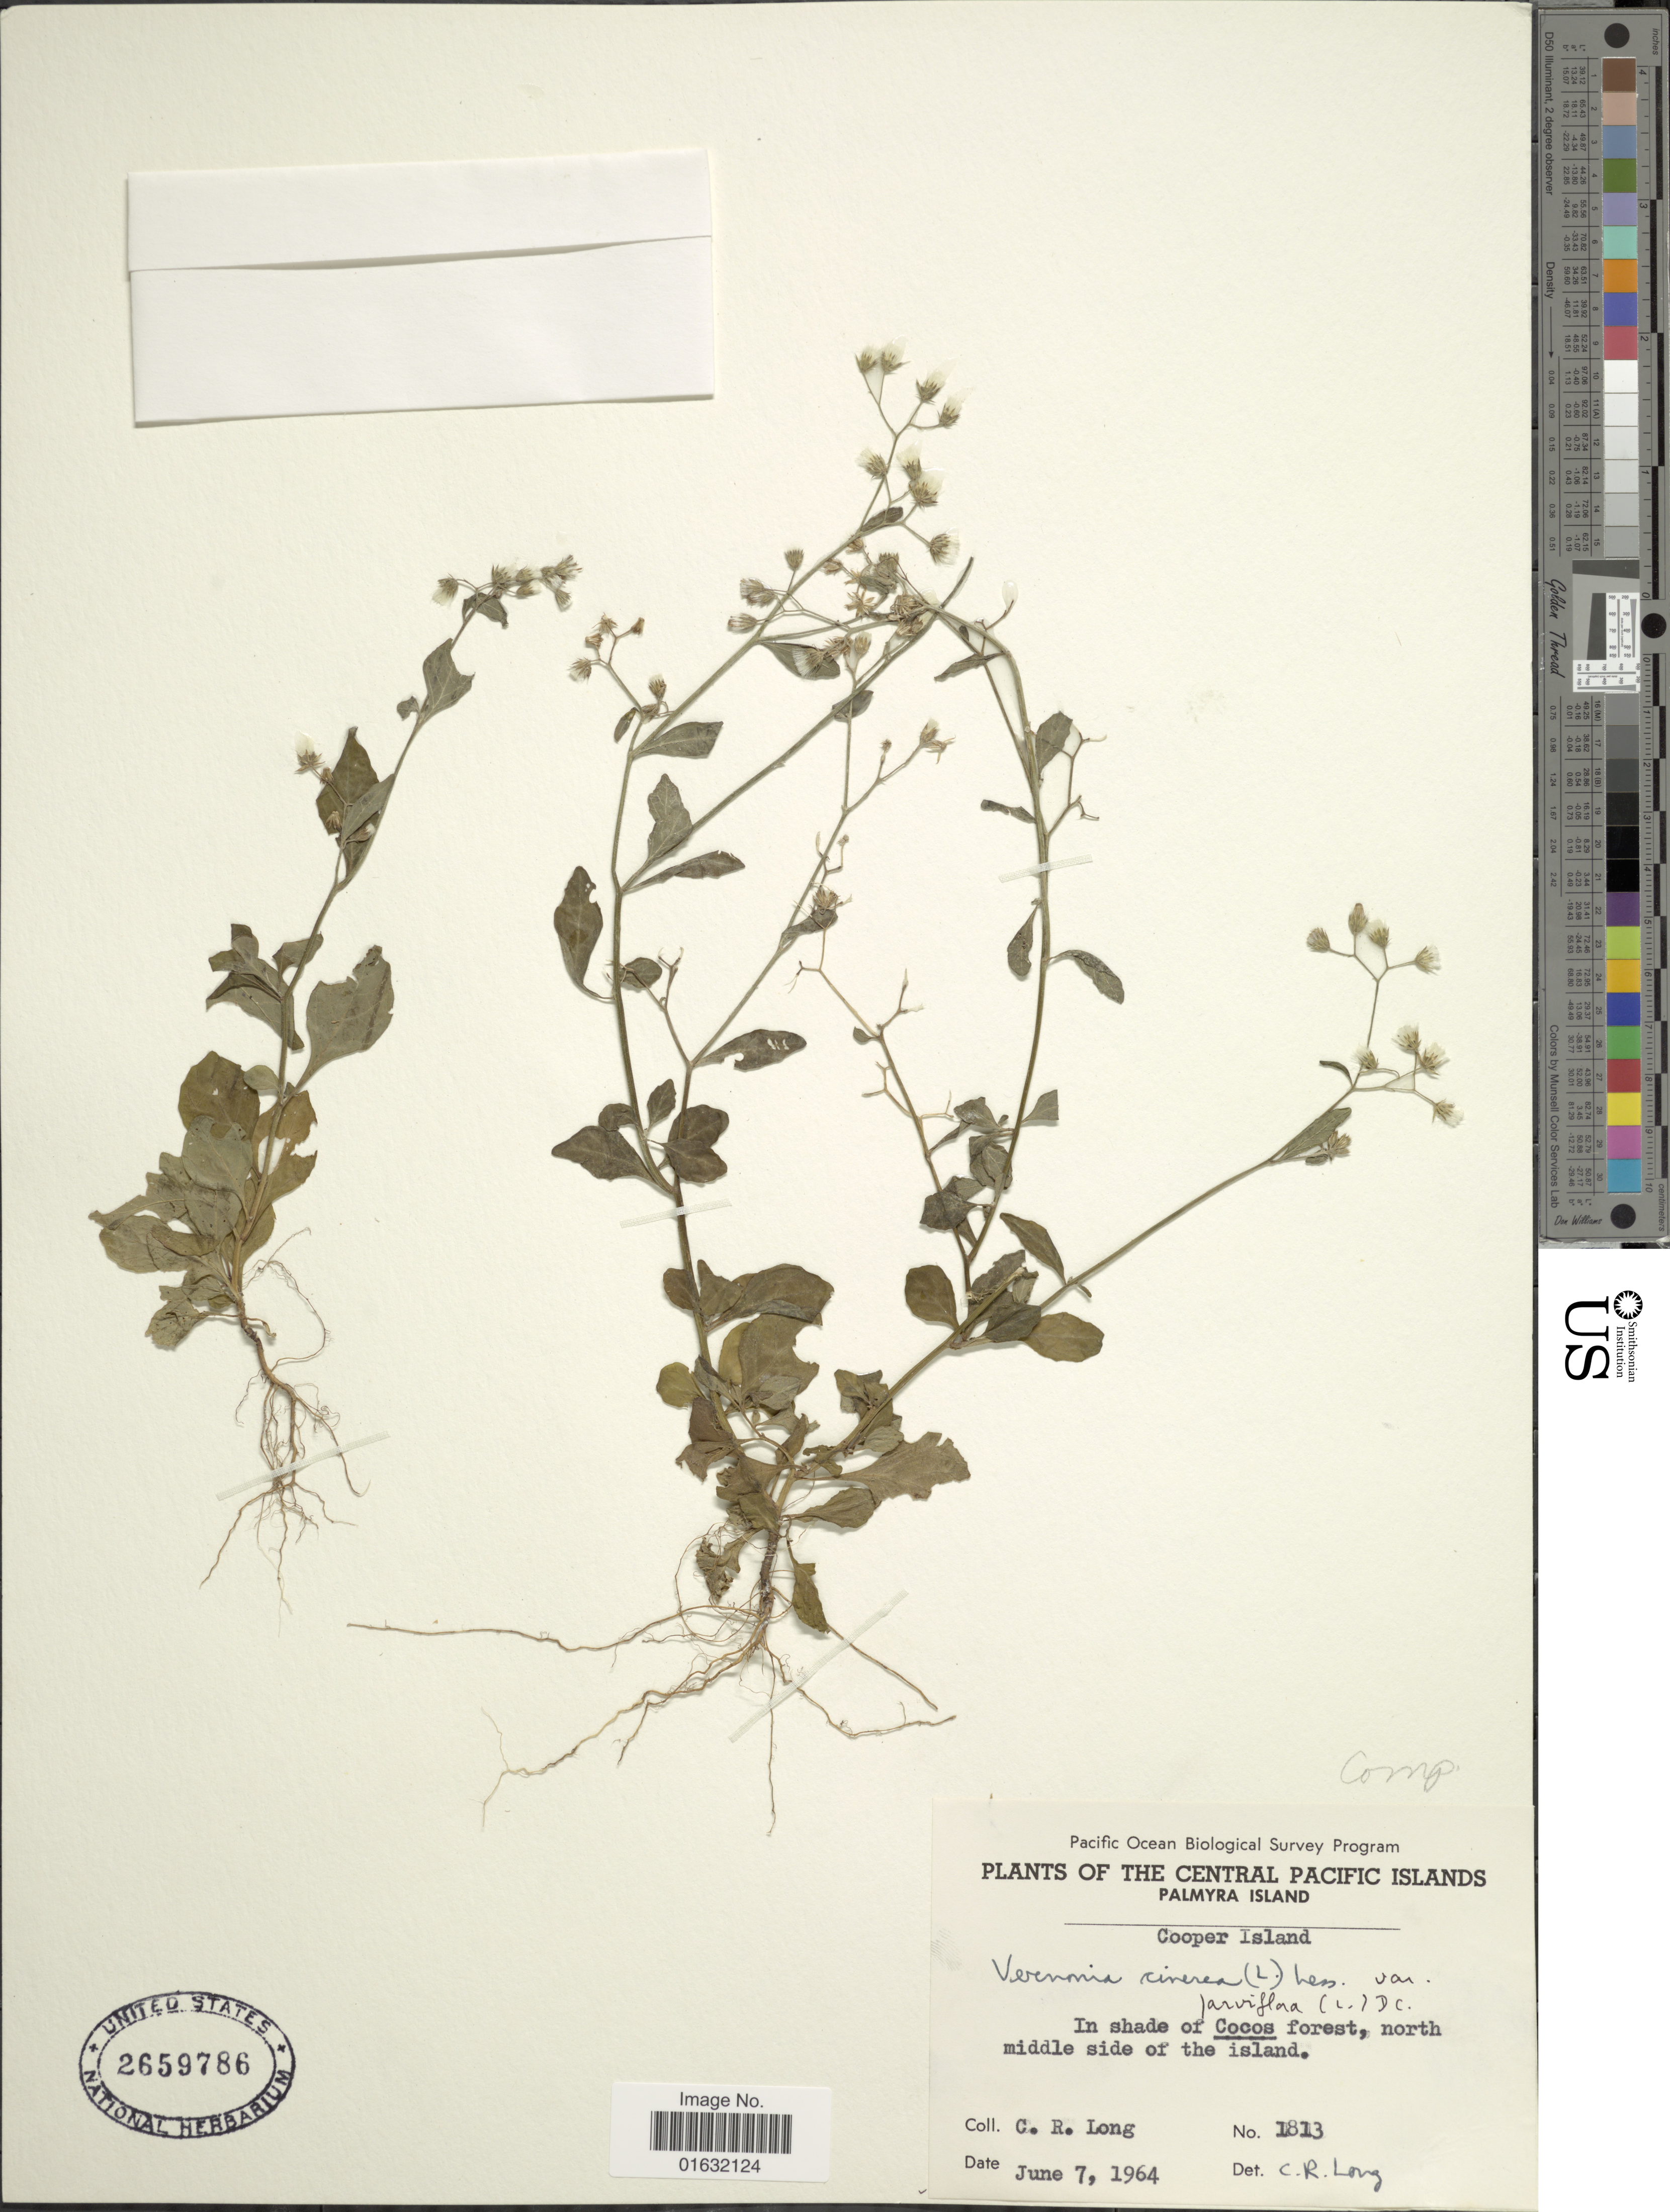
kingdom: Plantae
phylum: Tracheophyta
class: Magnoliopsida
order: Asterales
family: Asteraceae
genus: Cyanthillium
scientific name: Cyanthillium cinereum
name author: (L.) H. Rob.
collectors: C. R. Long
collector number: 1813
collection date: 1964-06-07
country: U.S. Administered Pacific Islands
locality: The Central Pacific Islands, Palmyra Island, Cooper Island, In shade of Cocos forest, north middle side of the island.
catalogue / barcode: US 2659786